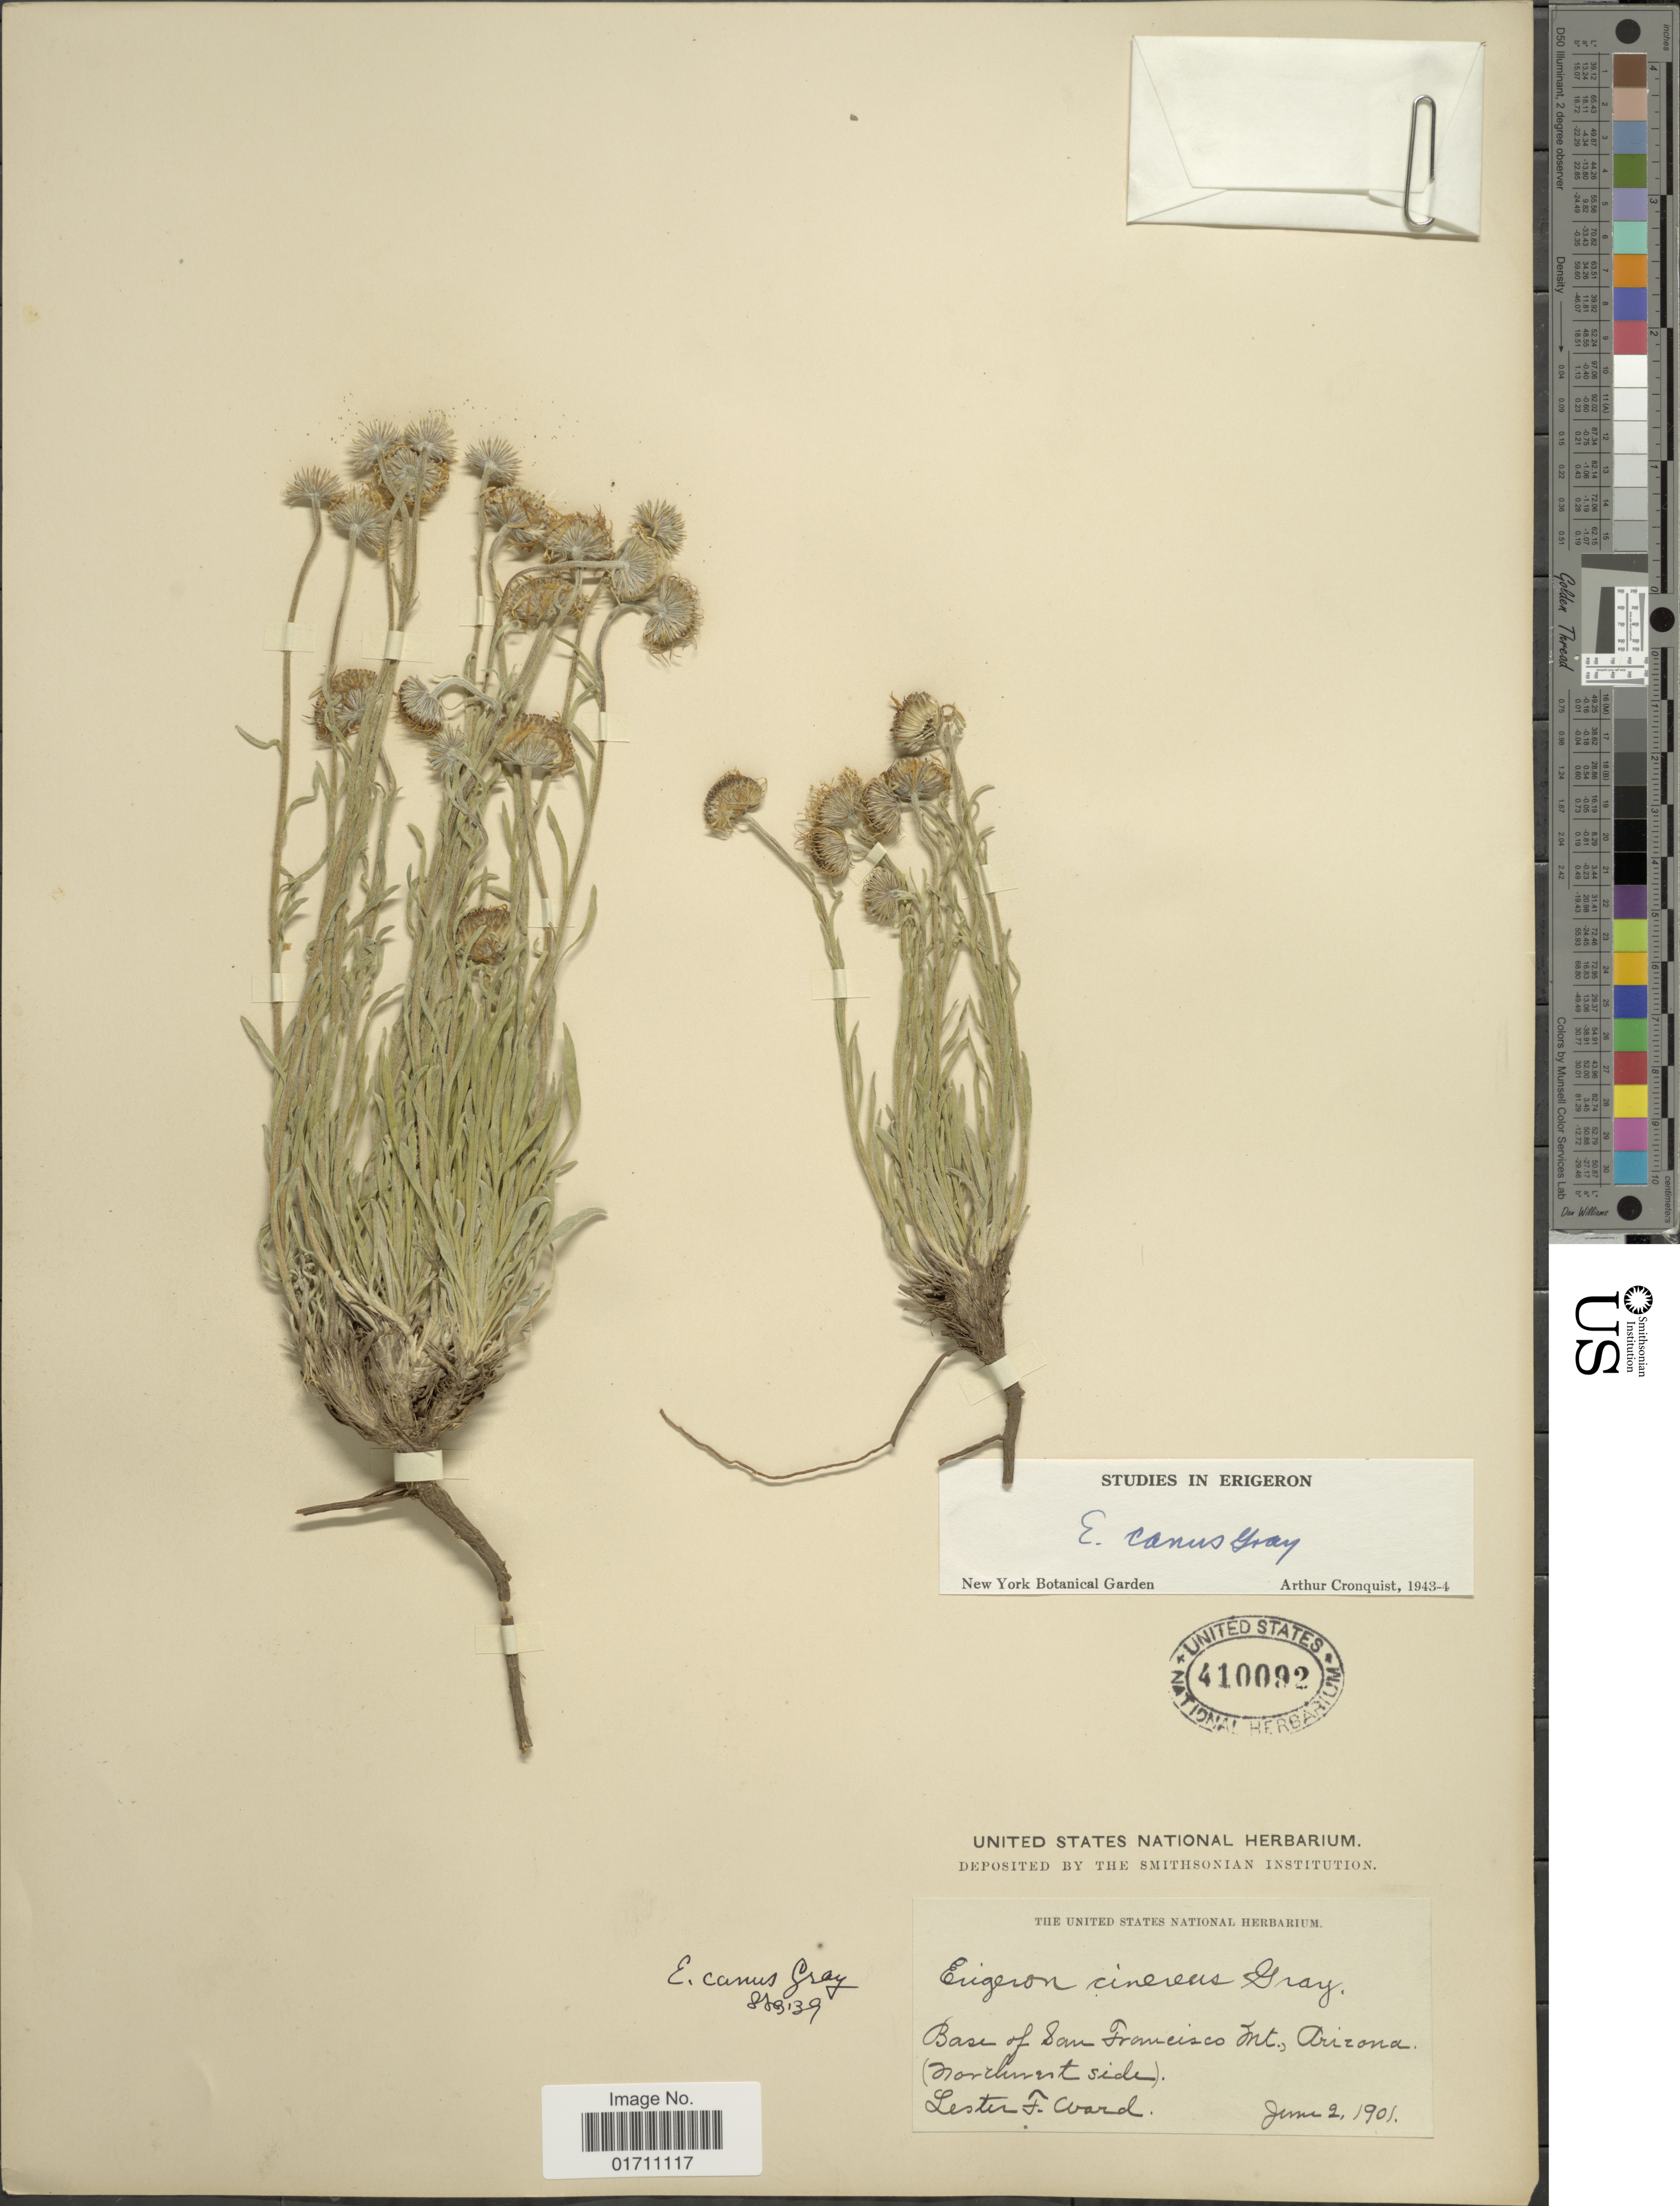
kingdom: Plantae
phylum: Tracheophyta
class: Magnoliopsida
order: Asterales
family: Asteraceae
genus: Erigeron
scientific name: Erigeron canus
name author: A. Gray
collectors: L. F. Ward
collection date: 1901-06-02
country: United States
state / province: Arizona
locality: Base of San Francisco Mt., Arizona (Northwest side)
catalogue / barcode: US 410092